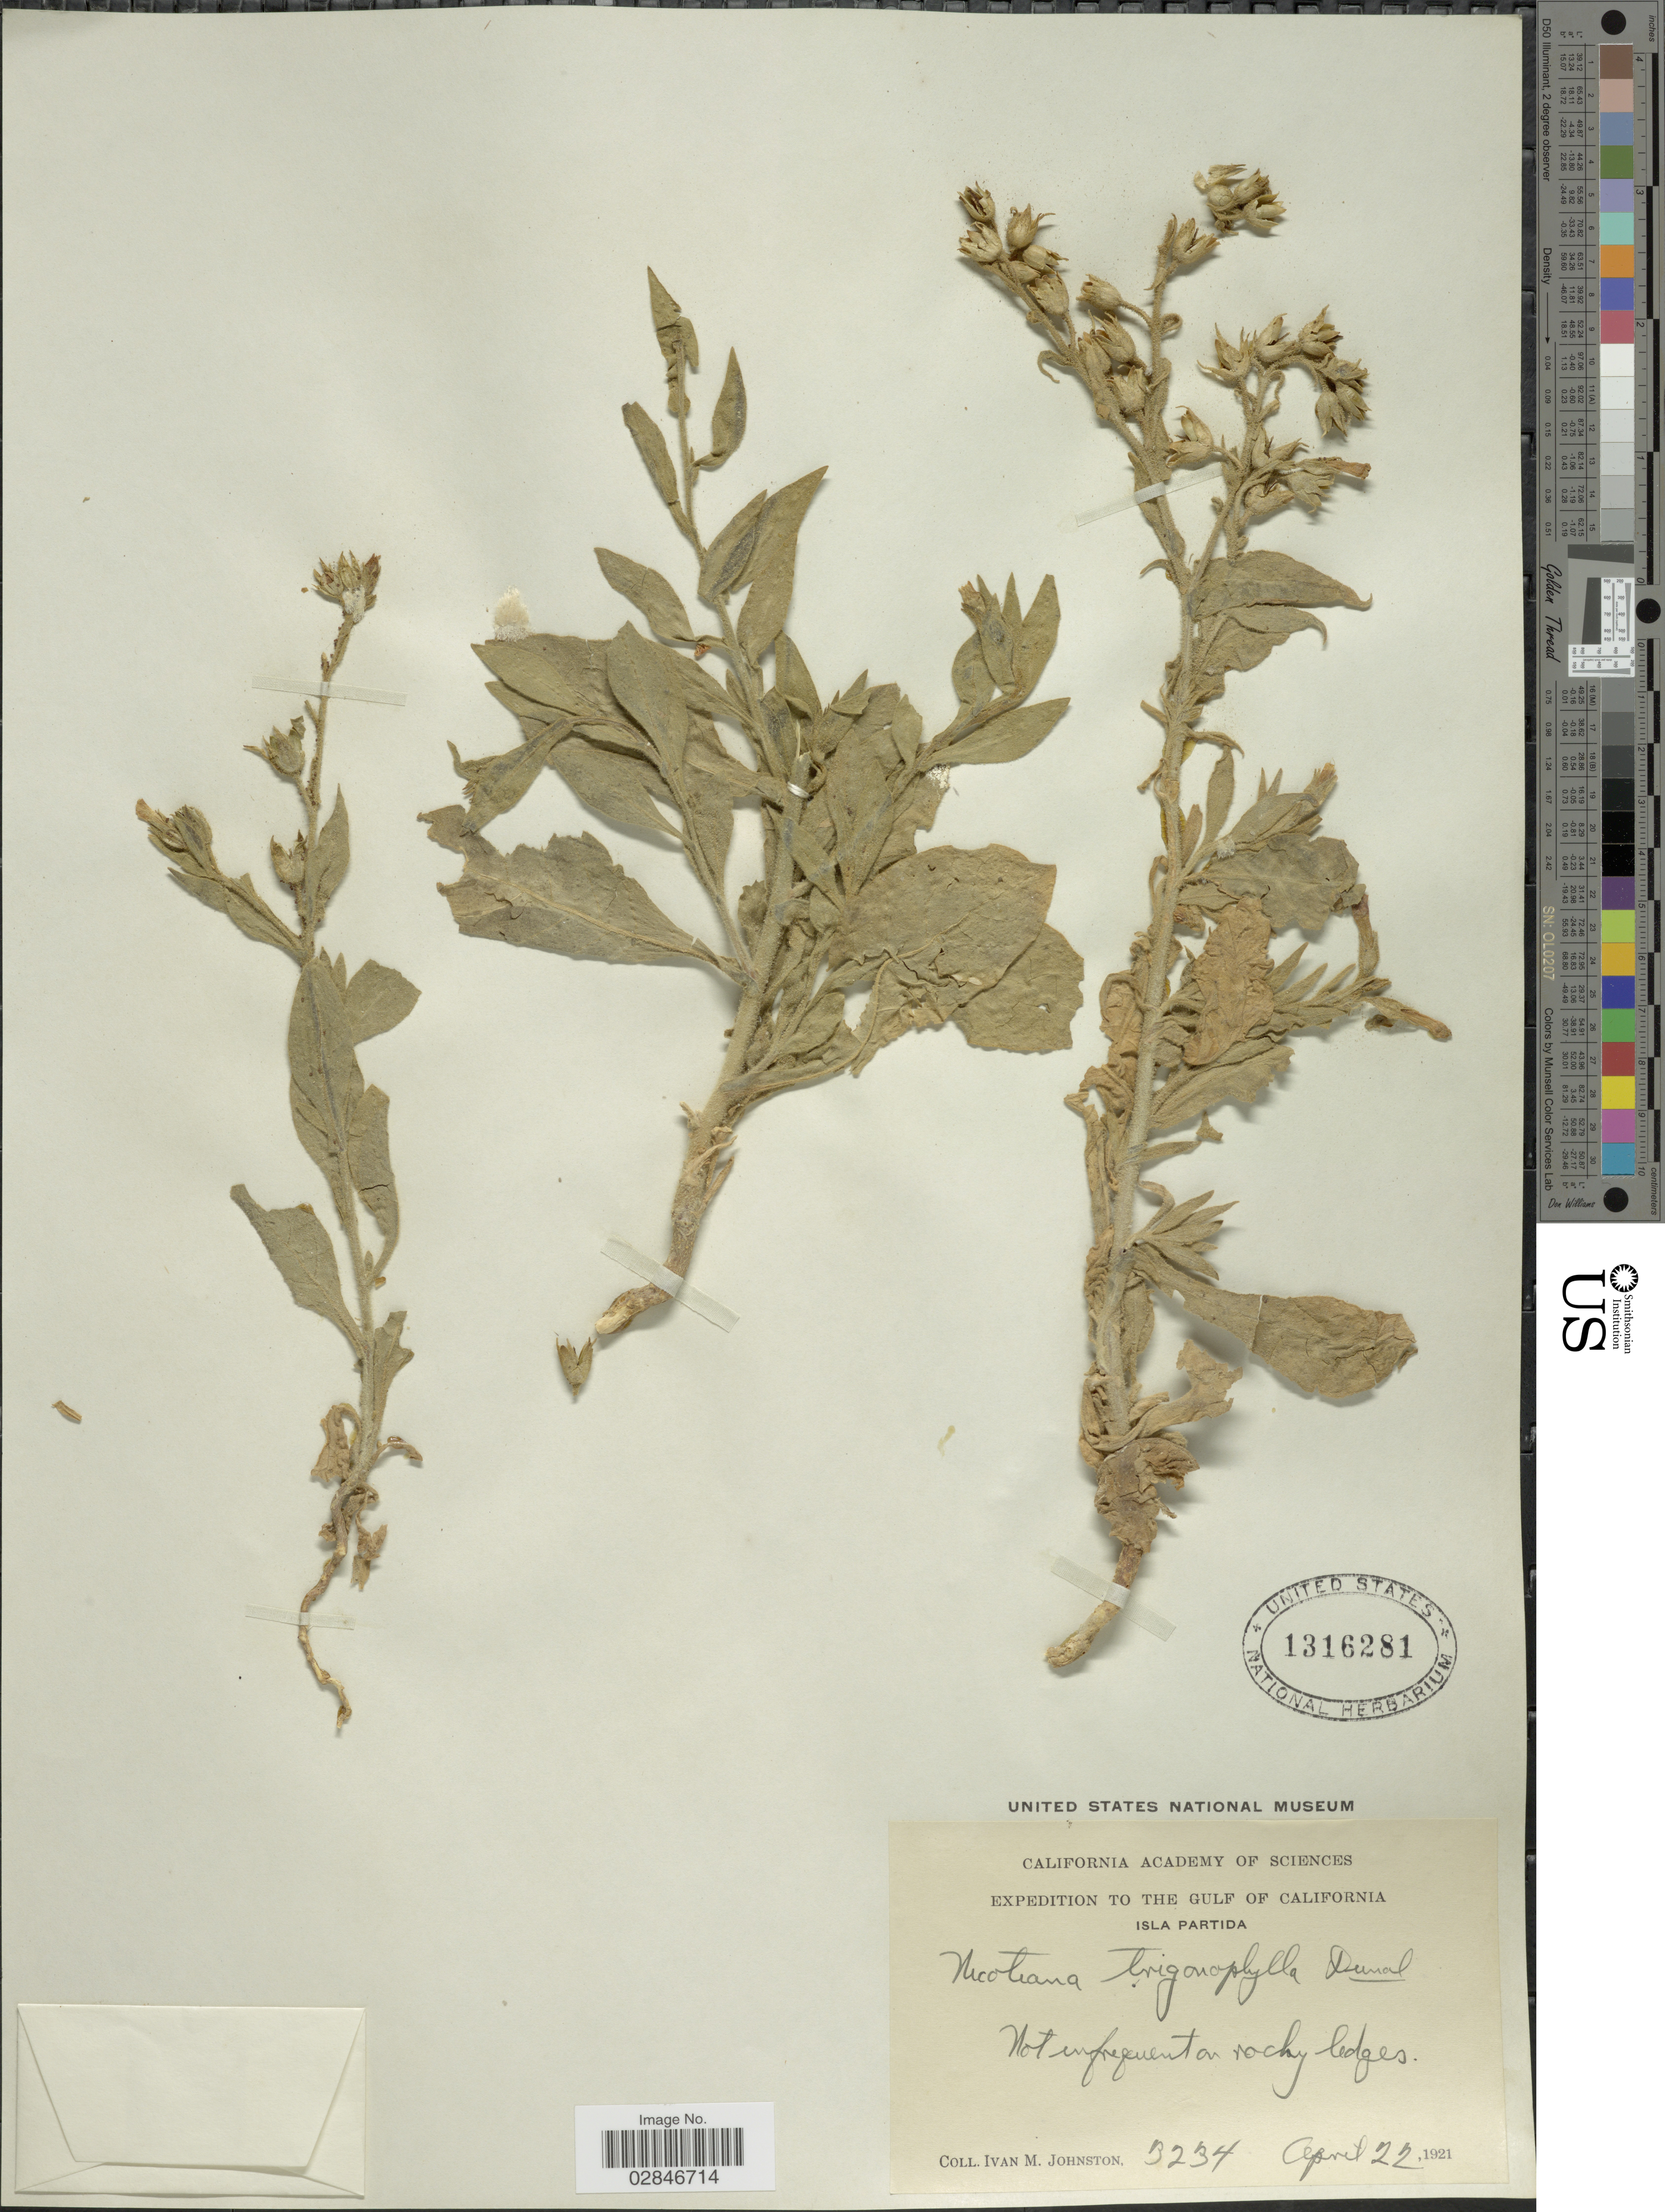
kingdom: Plantae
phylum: Tracheophyta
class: Magnoliopsida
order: Solanales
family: Solanaceae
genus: Nicotiana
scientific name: Nicotiana trigonophylla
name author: Dunal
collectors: I.M. Johnston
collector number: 3234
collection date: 1921-04-22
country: Mexico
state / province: Colima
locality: The Gulf of California, Isla Partida.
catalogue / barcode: US 1316281